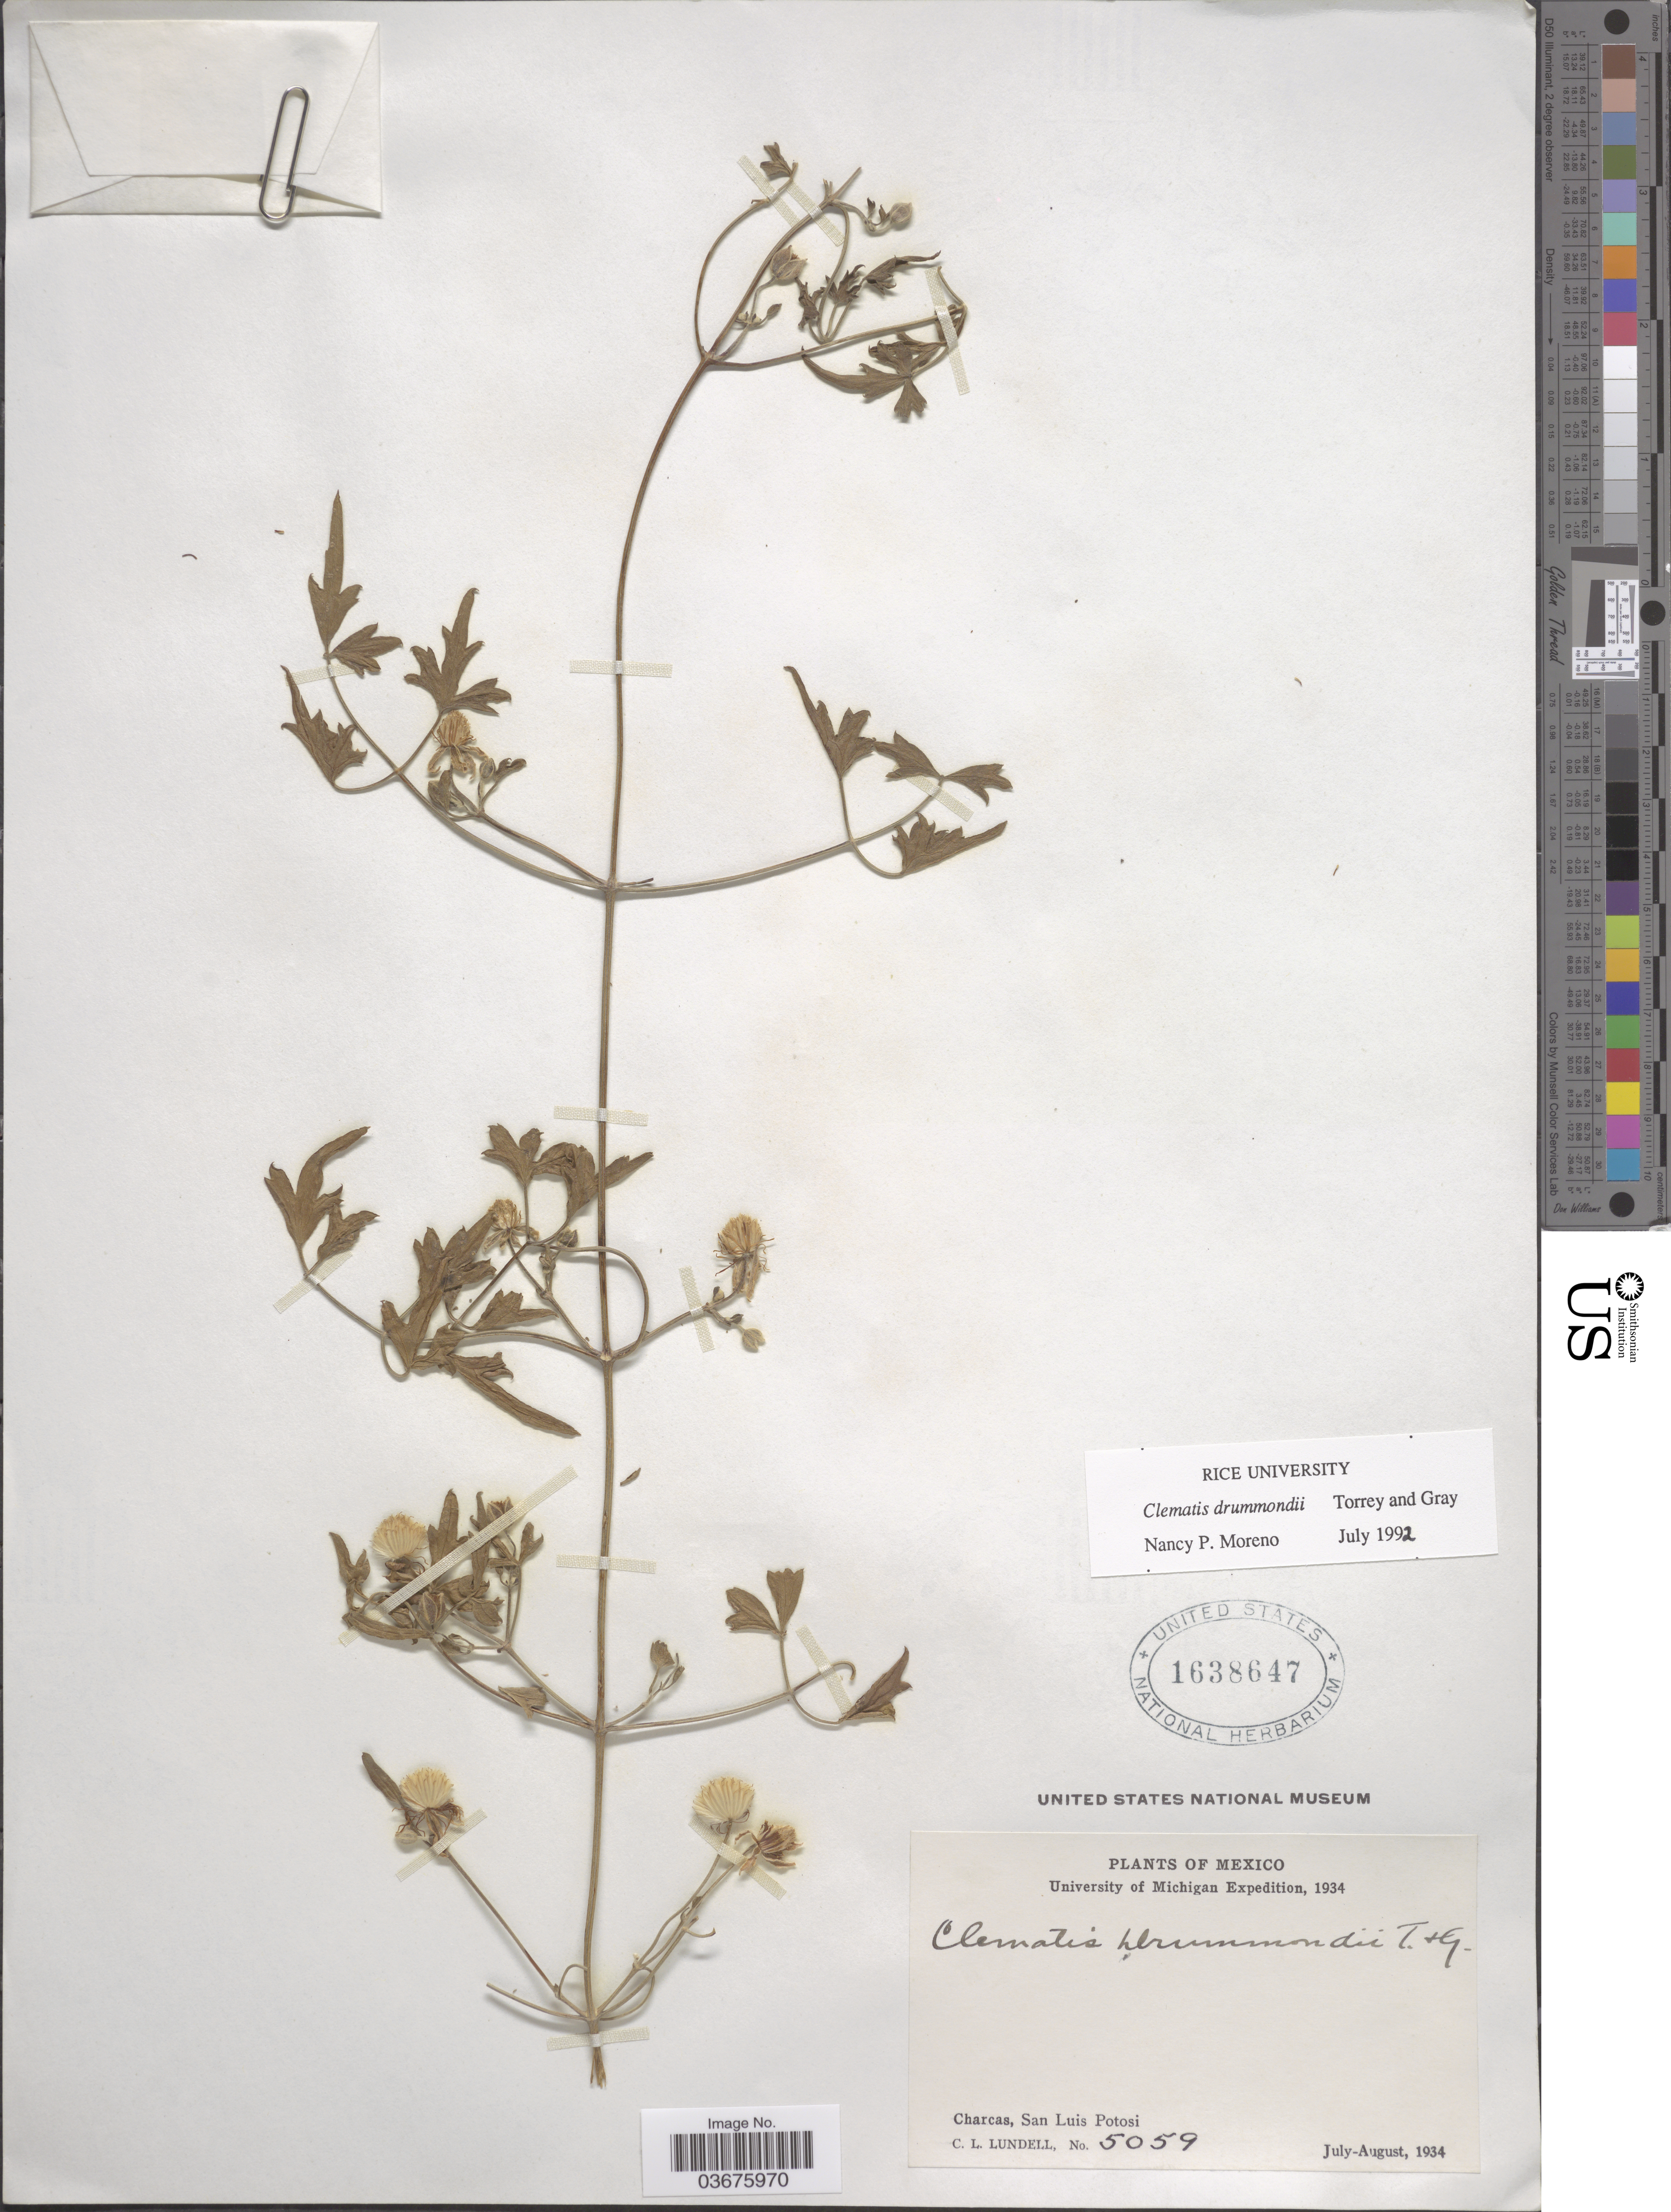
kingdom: Plantae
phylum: Tracheophyta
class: Magnoliopsida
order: Ranunculales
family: Ranunculaceae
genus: Clematis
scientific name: Clematis drummondii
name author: Torr. & A. Gray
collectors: C. L. Lundell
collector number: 5059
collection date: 1934-07/1934-08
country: Mexico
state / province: San Luis Potosí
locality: Charcas.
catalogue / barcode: US 1638647